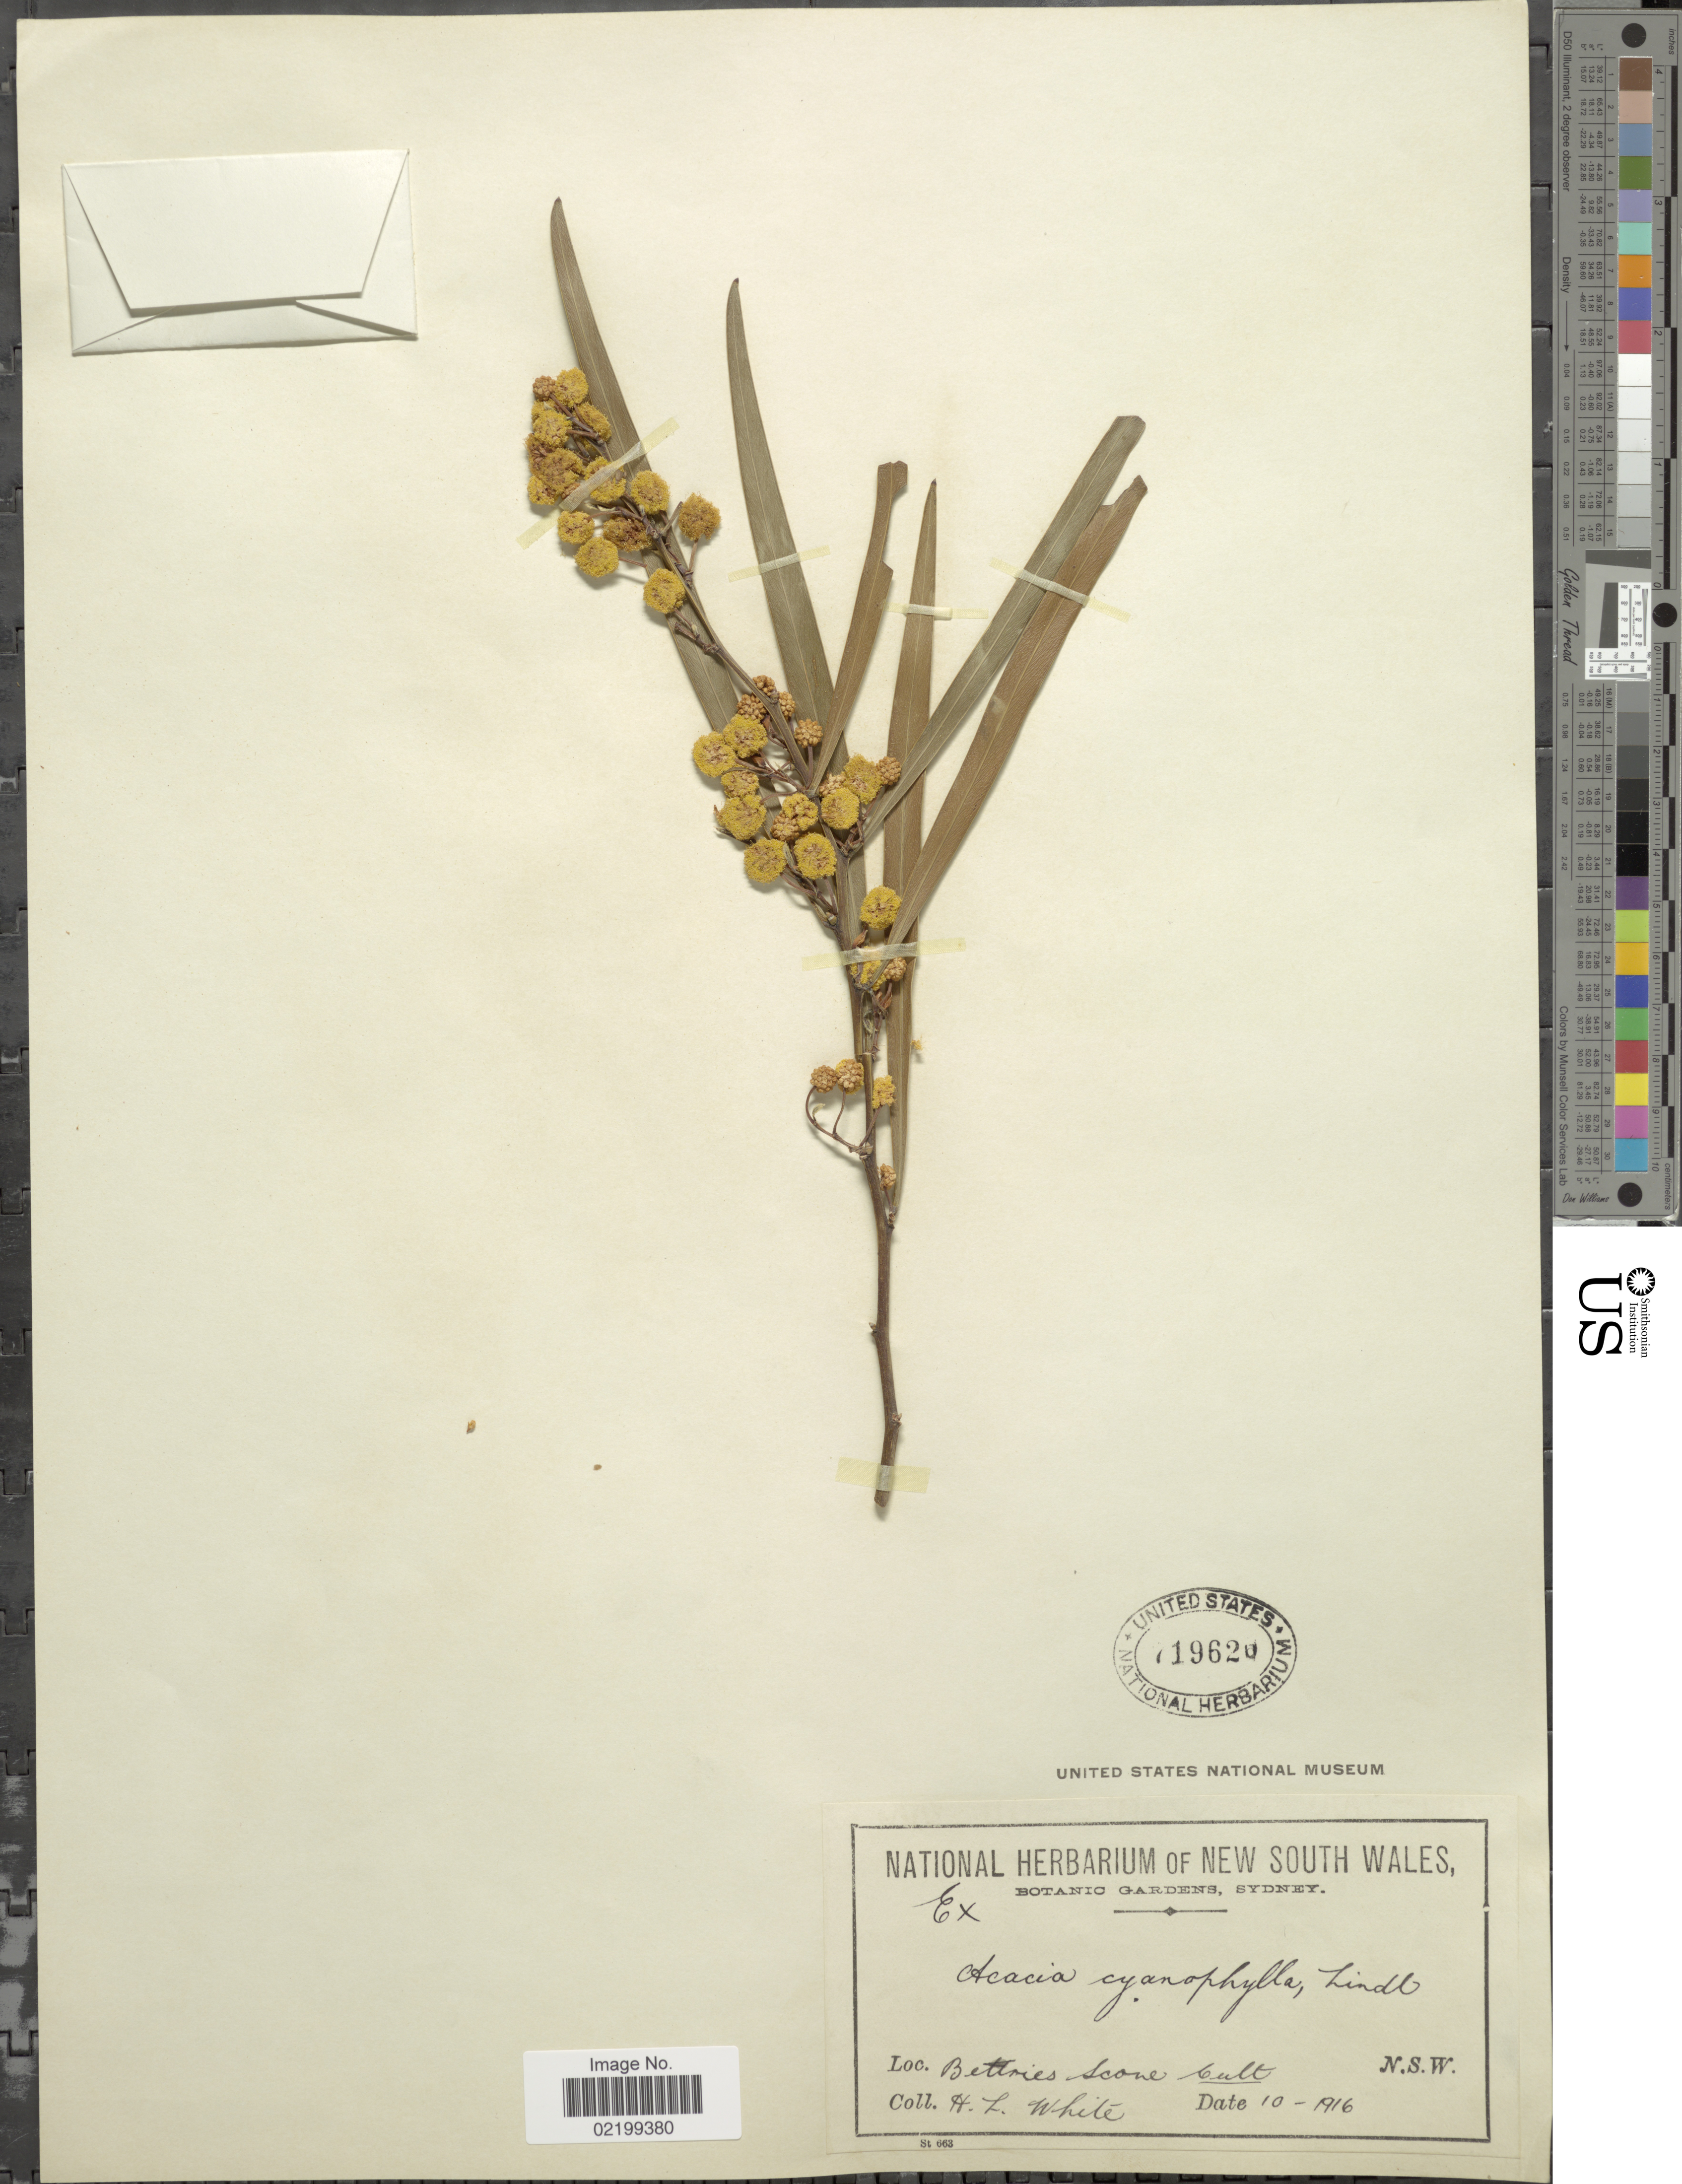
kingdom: Plantae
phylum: Tracheophyta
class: Magnoliopsida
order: Fabales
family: Fabaceae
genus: Acacia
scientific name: Acacia saligna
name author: (Labill.) H.L. Wendl.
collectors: H. White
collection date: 1916-10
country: Australia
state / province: New South Wales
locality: Bettries scone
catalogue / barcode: US 719620